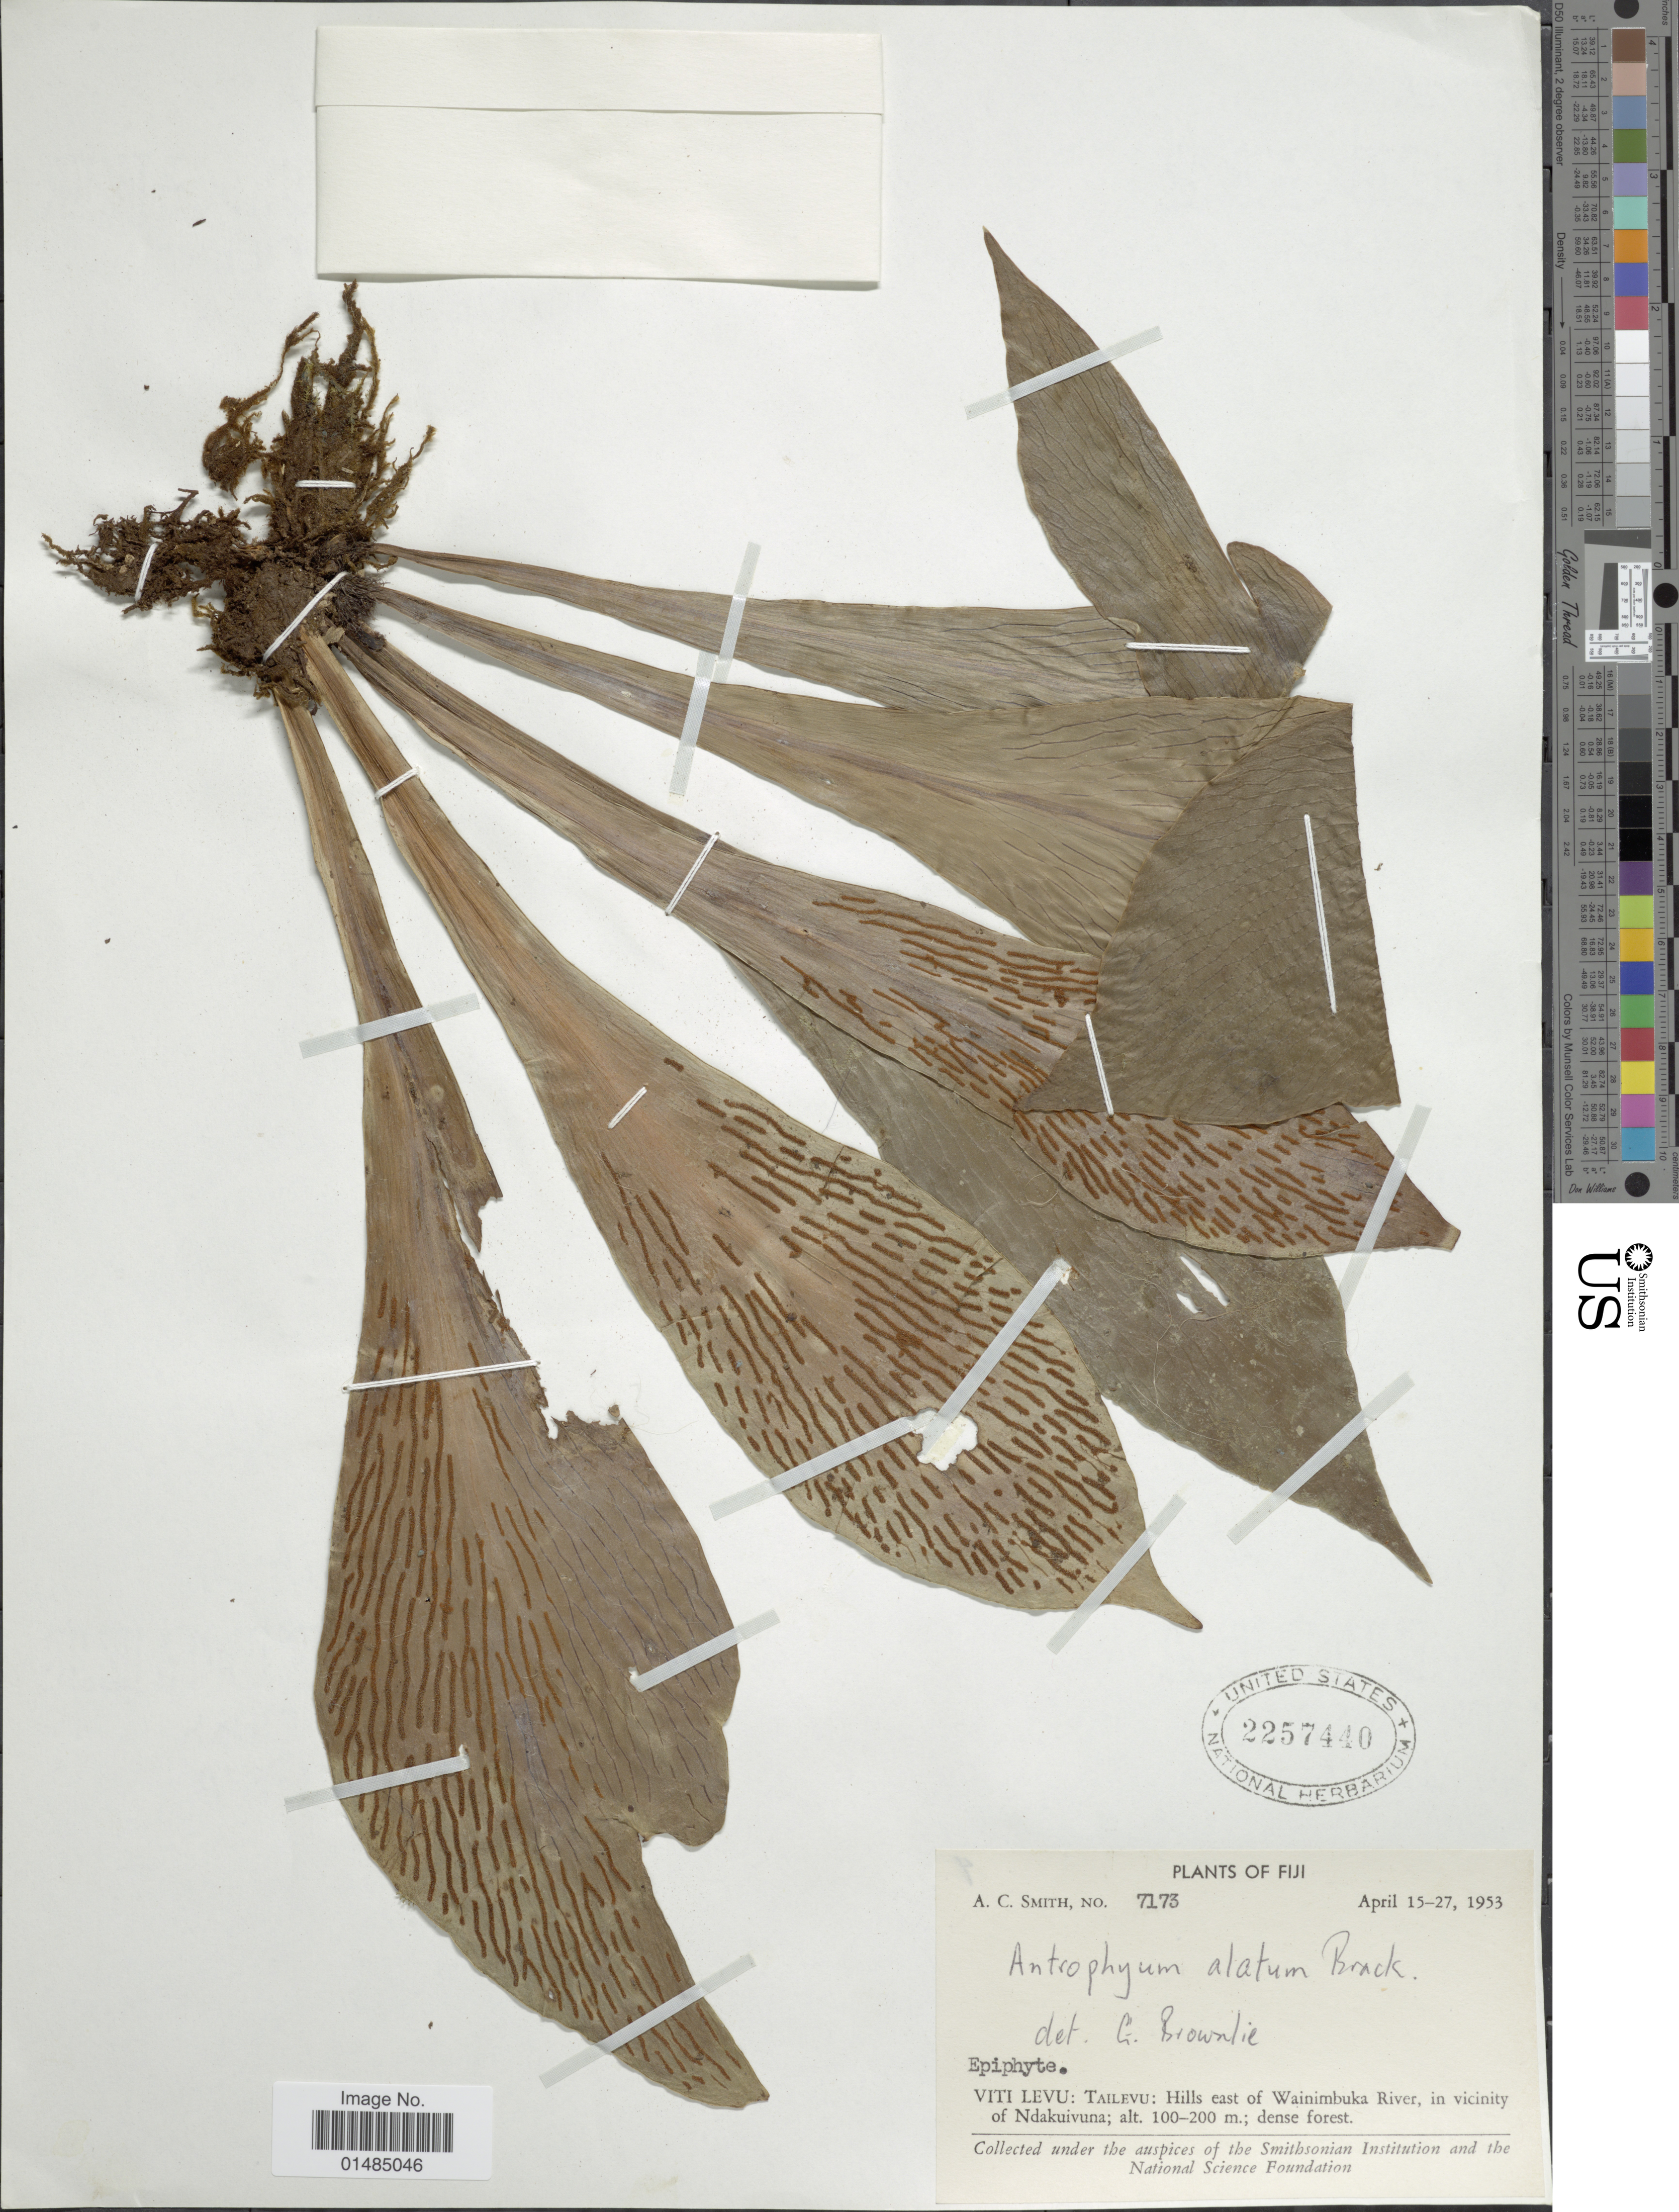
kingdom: Plantae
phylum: Tracheophyta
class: Polypodiopsida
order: Polypodiales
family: Pteridaceae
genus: Antrophyum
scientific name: Antrophyum alatum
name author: Brack. in Wilkes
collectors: A. C. Smith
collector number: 7173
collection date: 1953-04-15/1953-04-27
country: Fiji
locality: Fiji, Viti Levu, Tailevu: Hills east of Wainimbuka River, in vicinity of Ndakuivuna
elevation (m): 100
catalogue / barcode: US 2257440